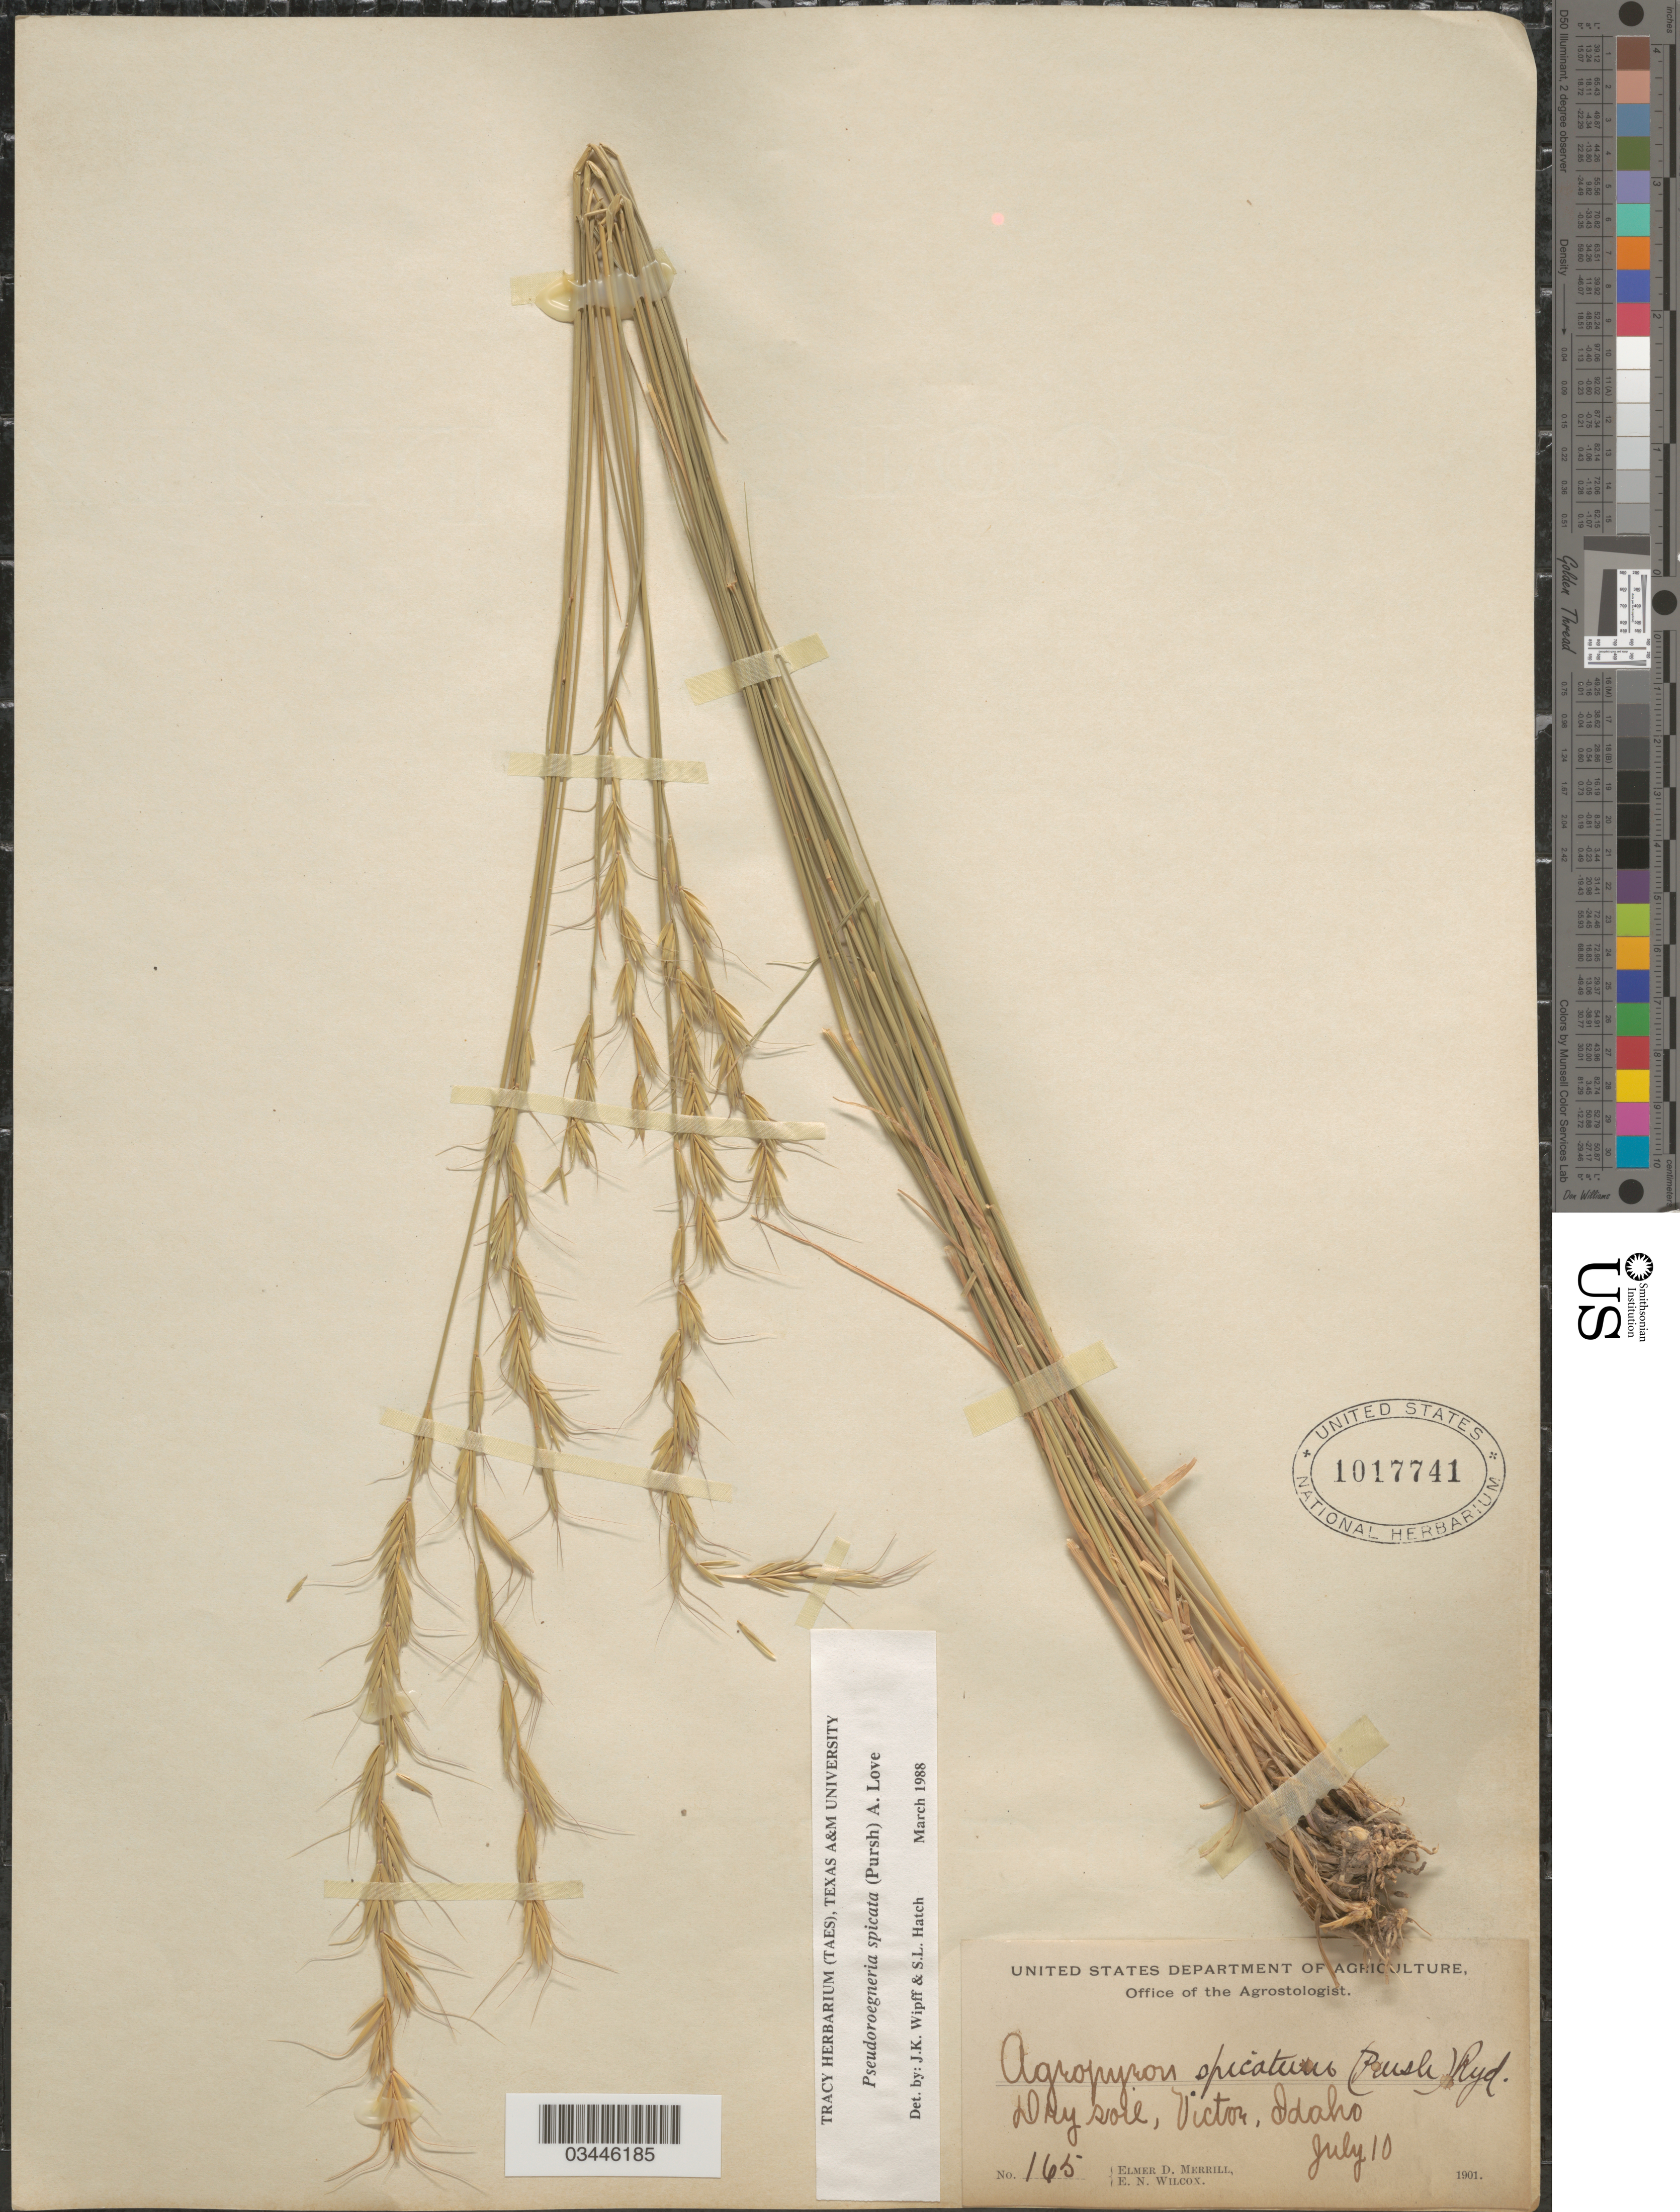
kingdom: Plantae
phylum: Tracheophyta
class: Liliopsida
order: Poales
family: Poaceae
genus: Pseudoroegneria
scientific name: Pseudoroegneria spicata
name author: (Pursh) Á. Löve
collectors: E. D. Merrill & E. Wilcox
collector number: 165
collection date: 1901-07-10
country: United States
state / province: Idaho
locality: Dry soil, Victor.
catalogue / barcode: US 1017741